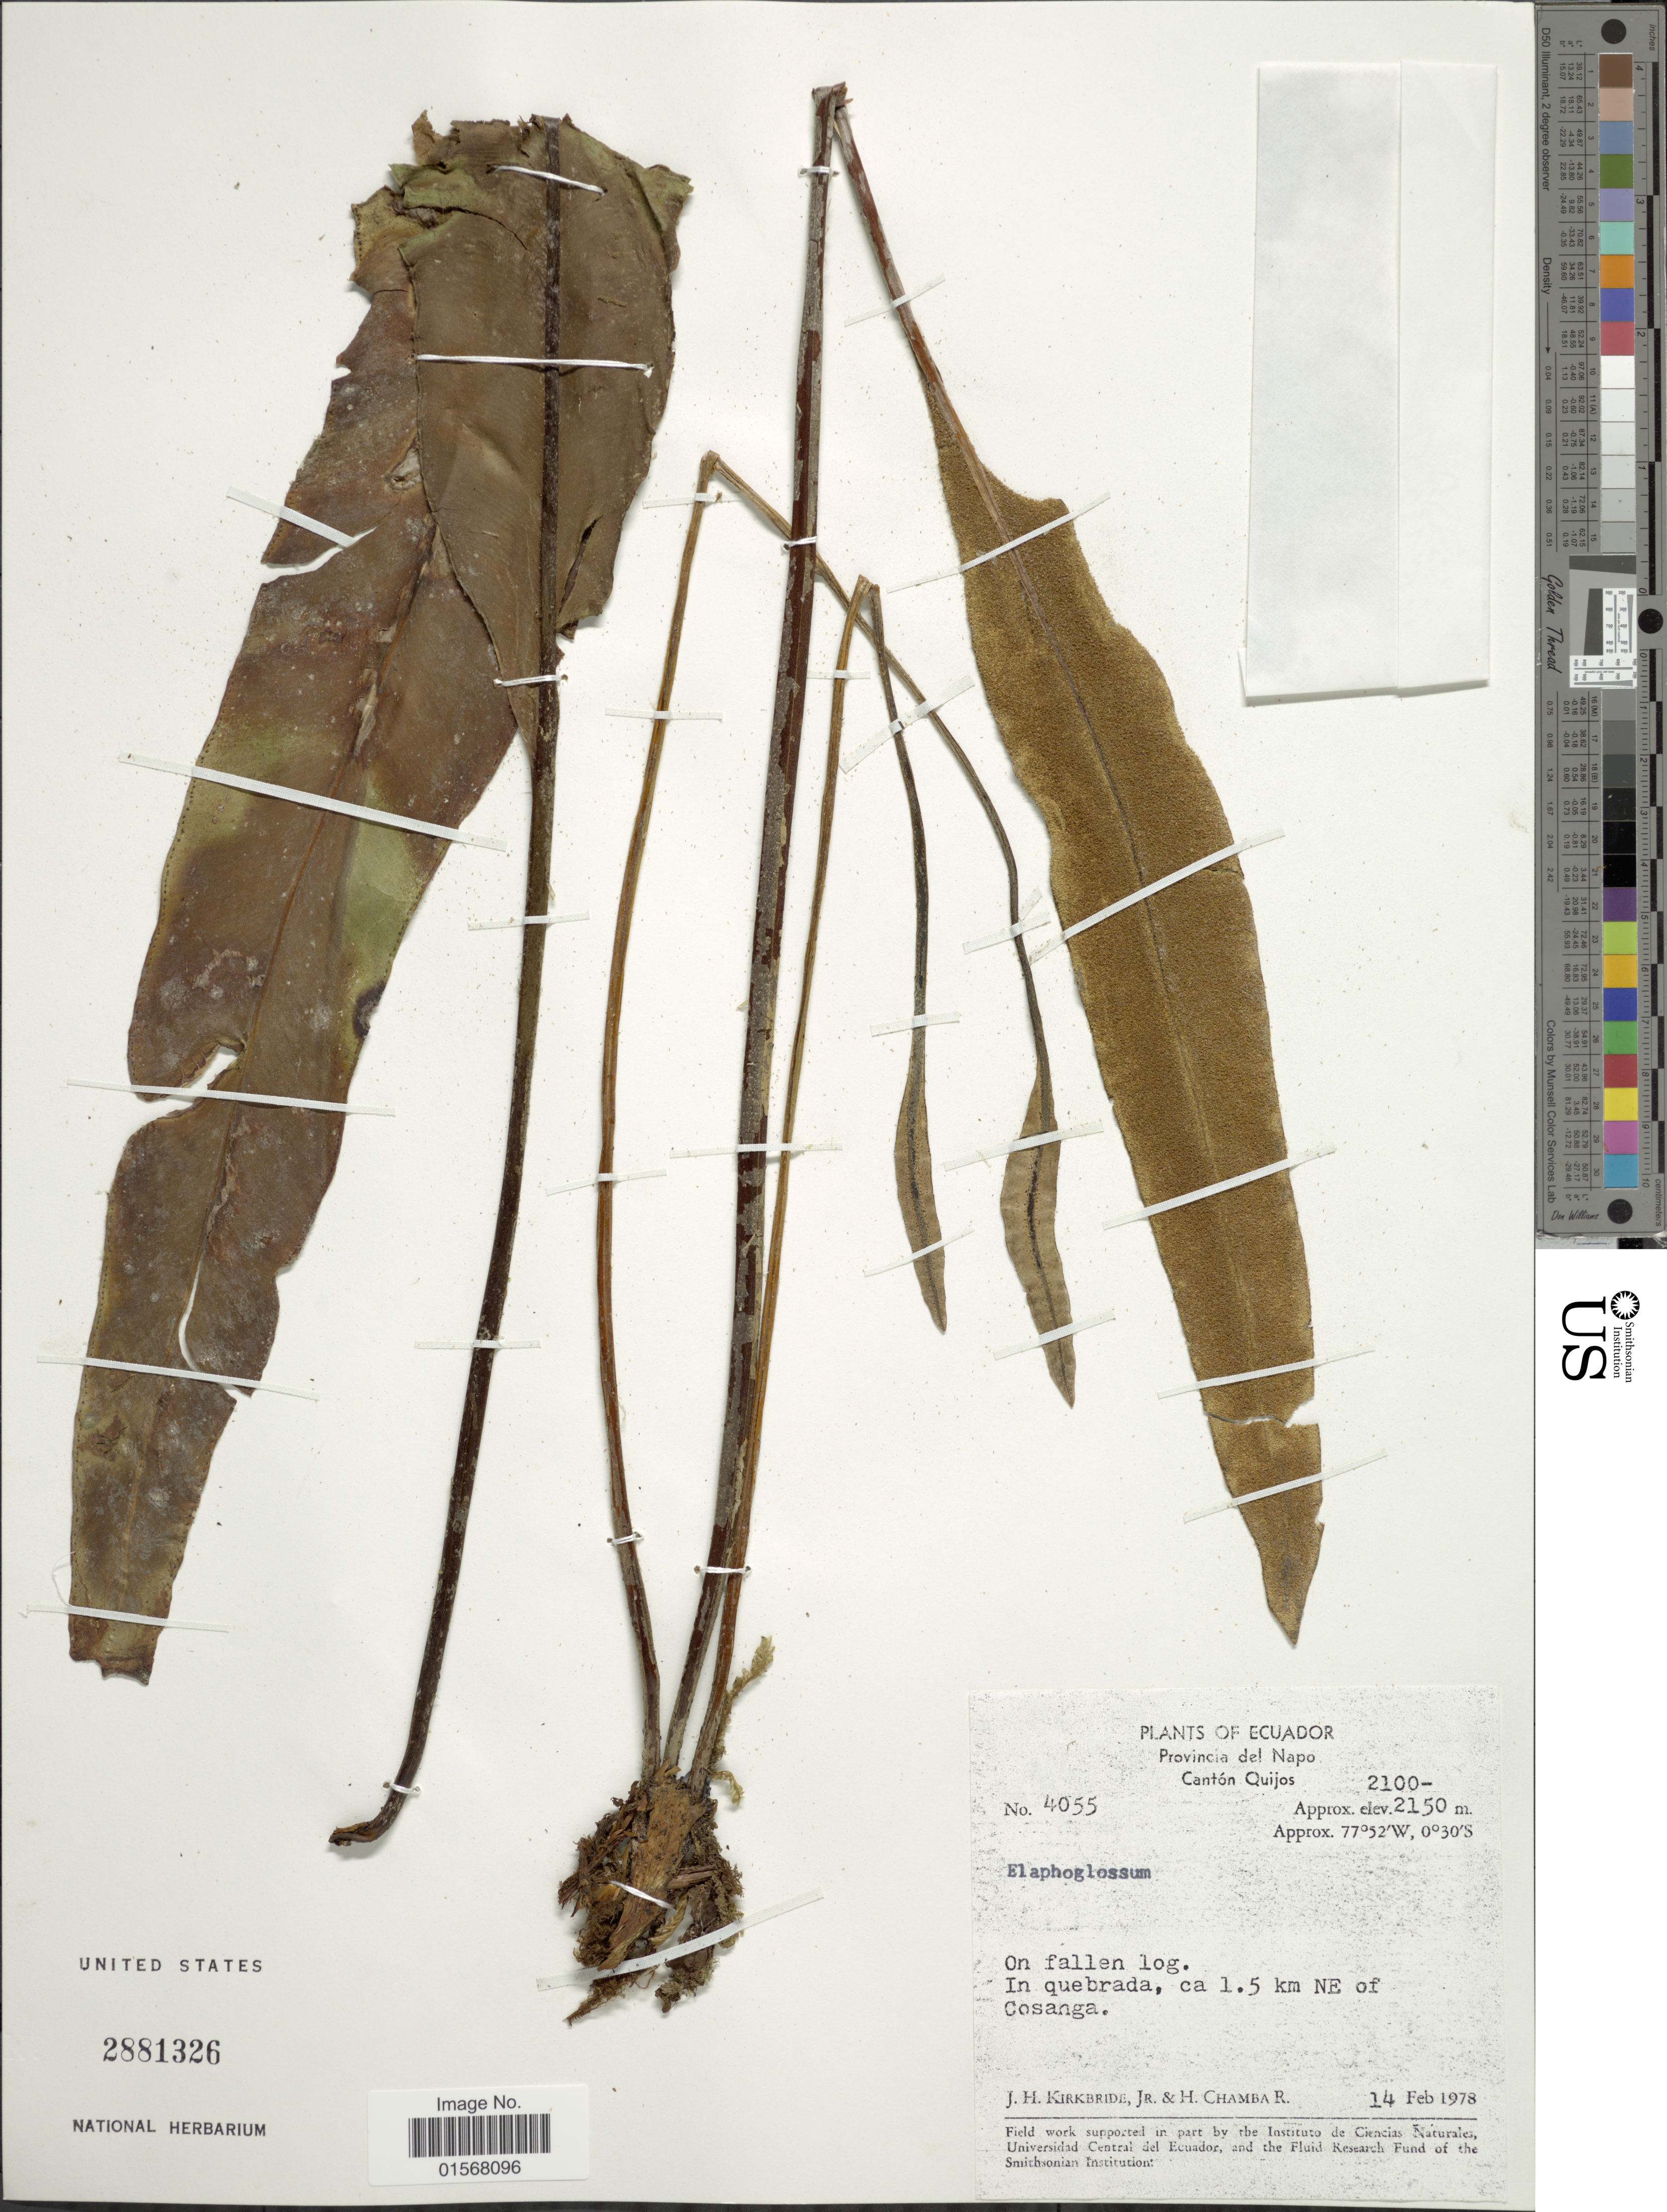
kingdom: Plantae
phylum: Tracheophyta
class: Polypodiopsida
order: Polypodiales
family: Dryopteridaceae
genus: Elaphoglossum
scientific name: Elaphoglossum sp.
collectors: J. H. Kirkbride & H. Chamba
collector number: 4055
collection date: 1978-02-14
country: Ecuador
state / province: Napo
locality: Provincia del Napo, Canton Quijos, in Quebrada, ca 1.5 km NE of Cosanga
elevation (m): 2150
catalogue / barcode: US 2881326